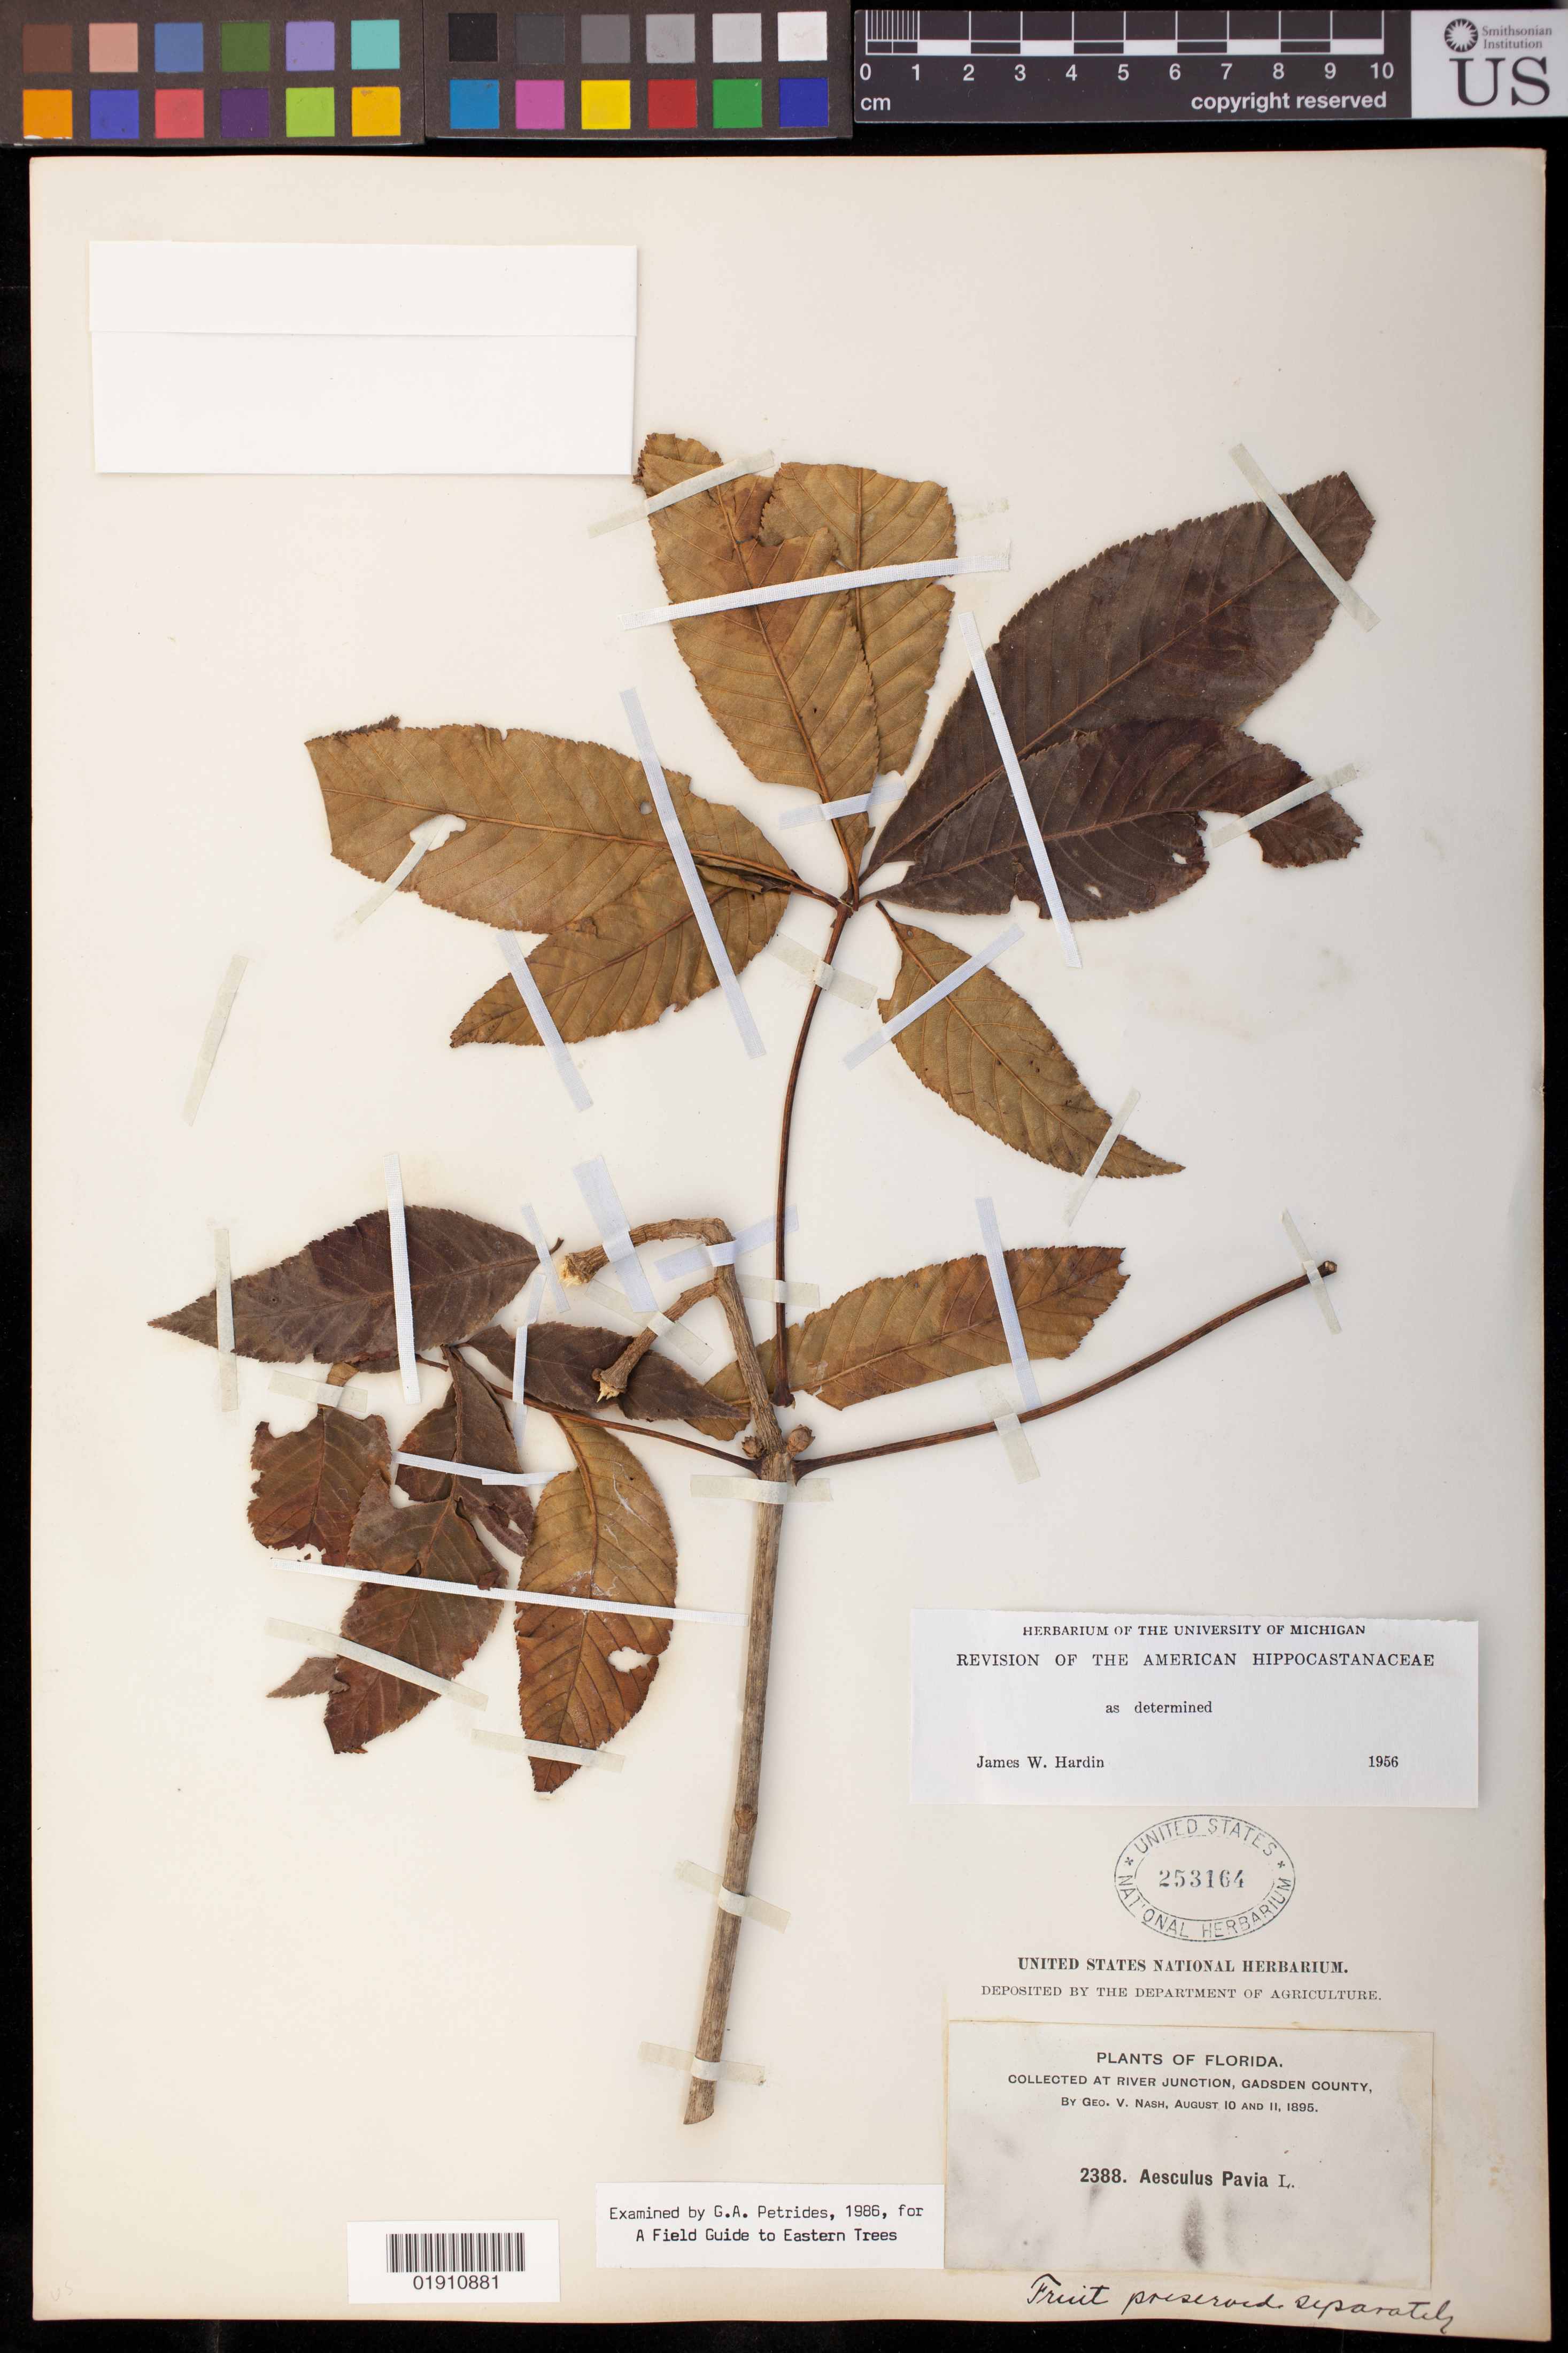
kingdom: Plantae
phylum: Tracheophyta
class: Magnoliopsida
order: Sapindales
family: Sapindaceae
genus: Aesculus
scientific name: Aesculus pavia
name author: L.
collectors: G. V. Nash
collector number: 2388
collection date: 1895-08-10,1895-08-11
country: United States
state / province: Florida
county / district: Gadsden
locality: River Junction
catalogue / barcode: US 253164